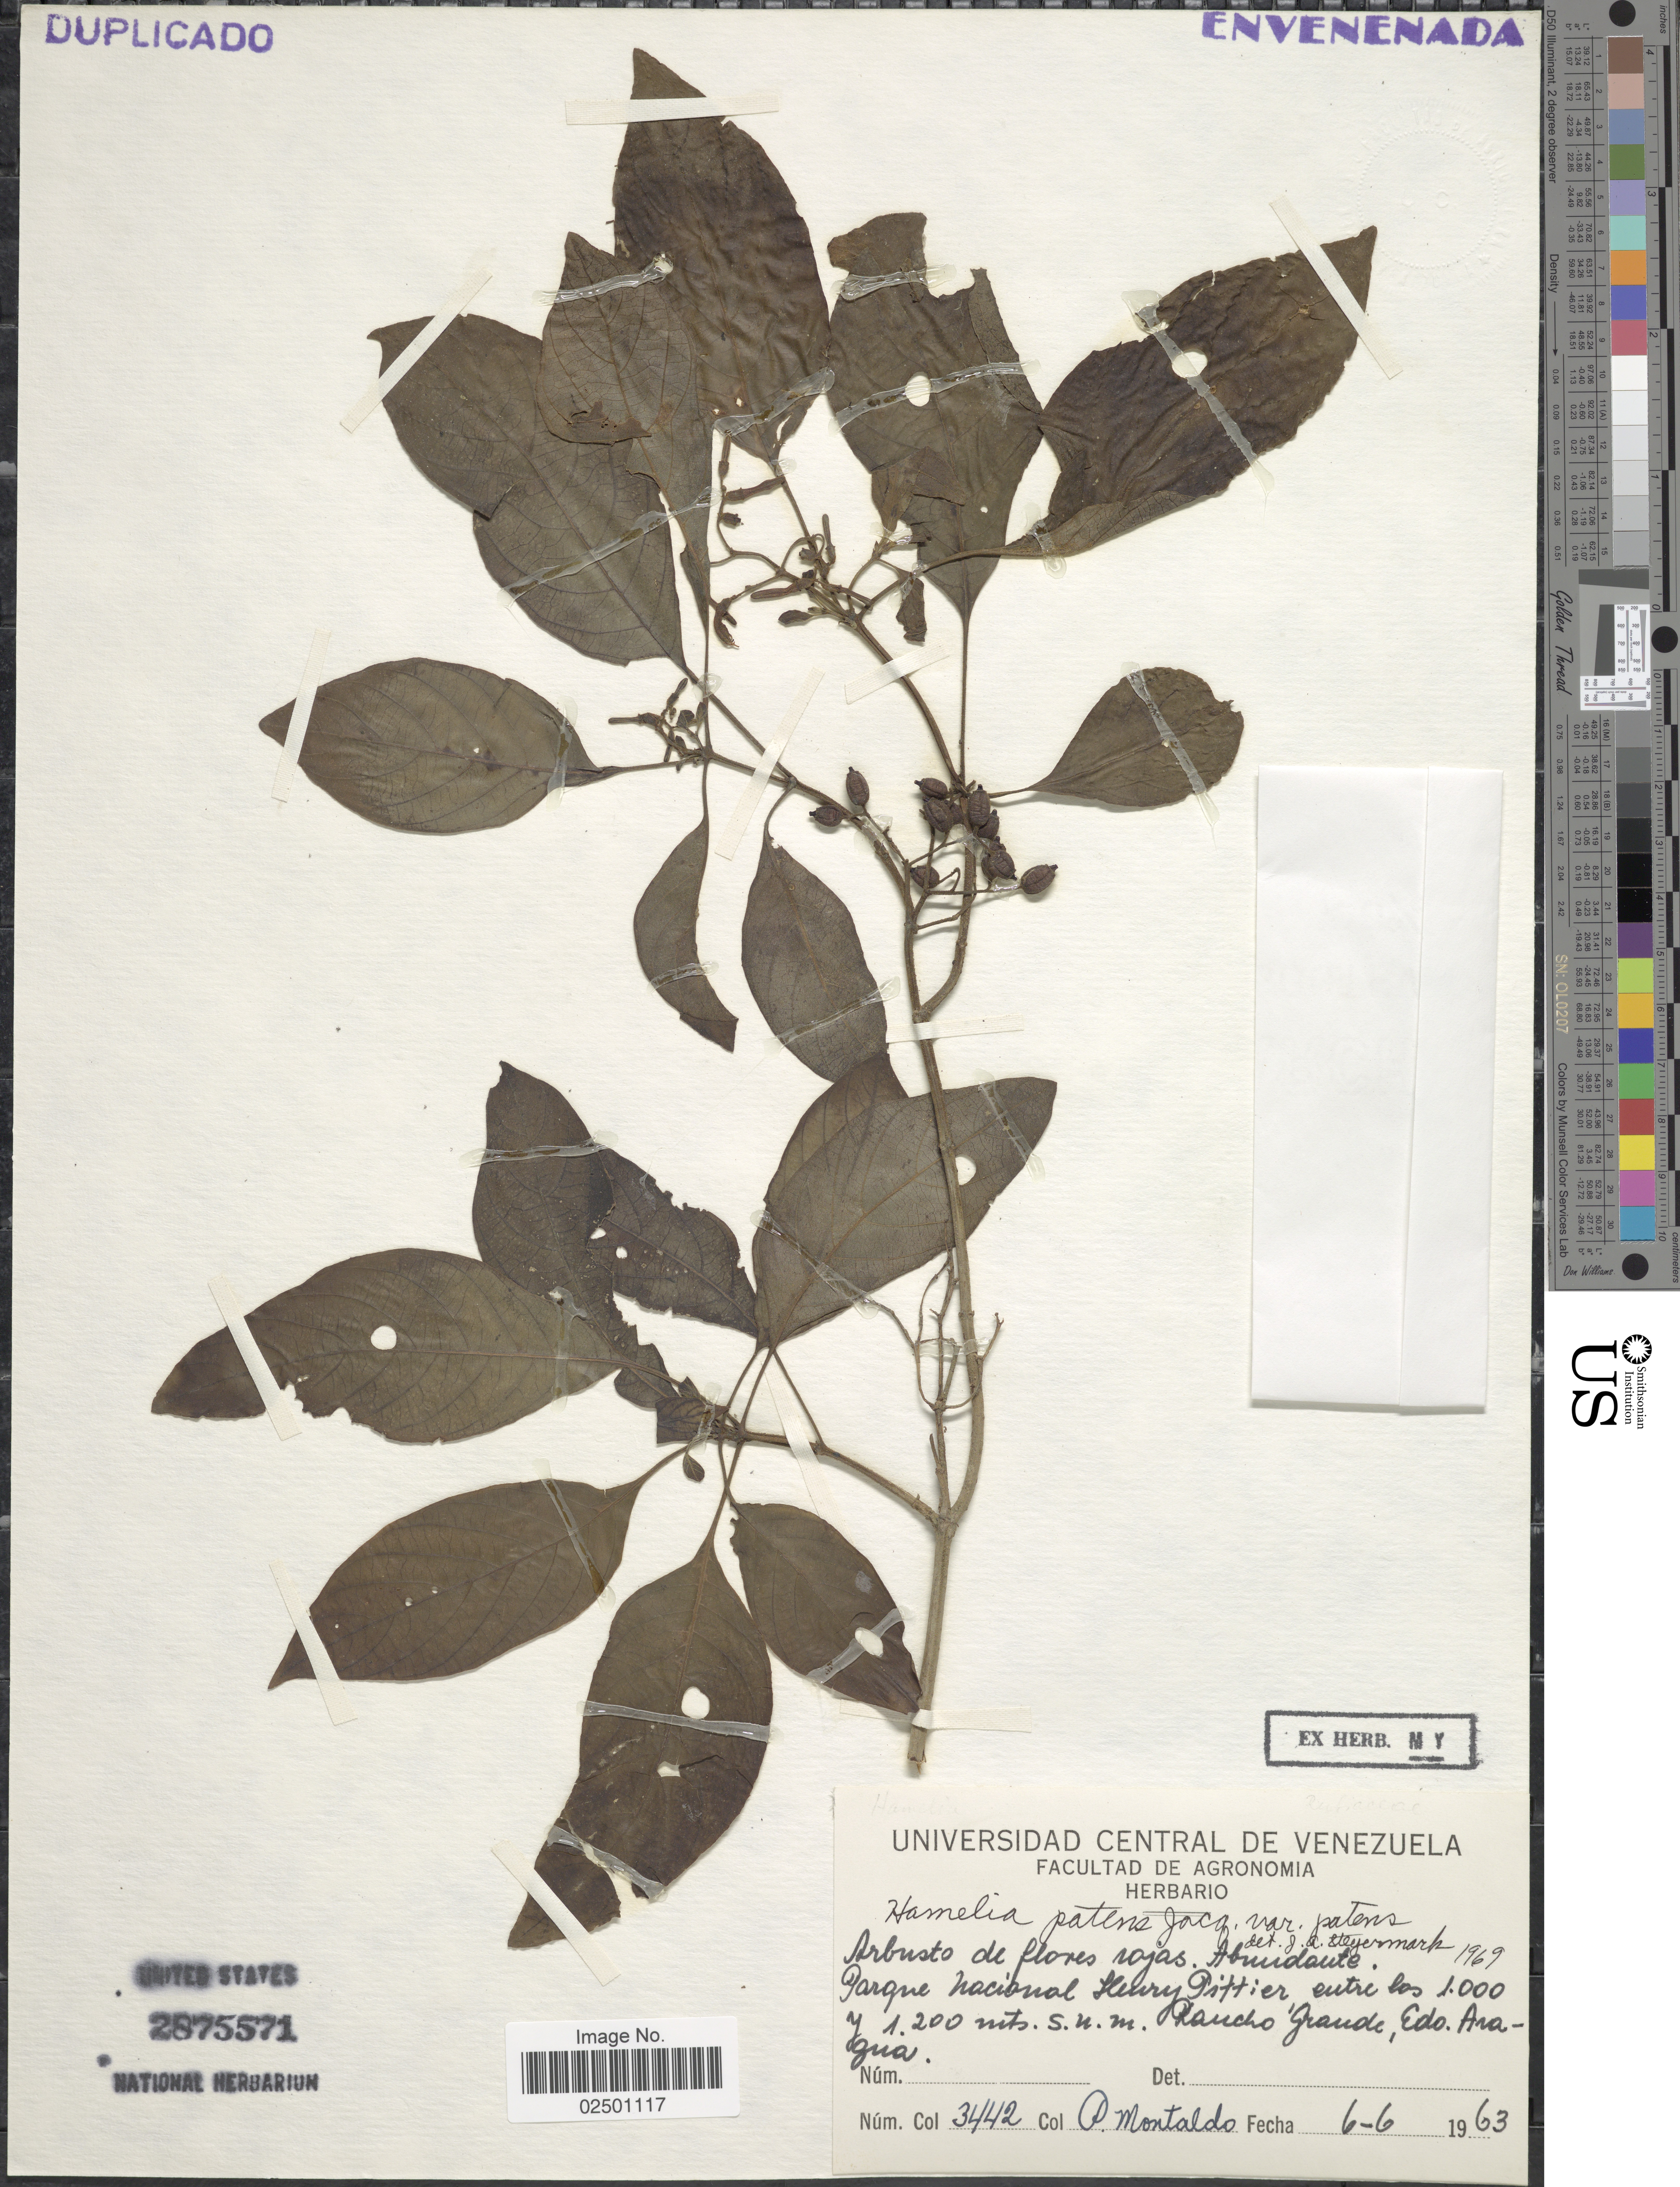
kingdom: Plantae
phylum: Tracheophyta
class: Magnoliopsida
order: Gentianales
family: Rubiaceae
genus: Hamelia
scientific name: Hamelia patens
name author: Jacq.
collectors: P. Montaldo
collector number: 3442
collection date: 1963-06-06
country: Venezuela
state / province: Aragua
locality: Parque Nacional Henry Pittier. Rancho Grande, Edo. Aragua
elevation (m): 100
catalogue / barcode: US 2875571